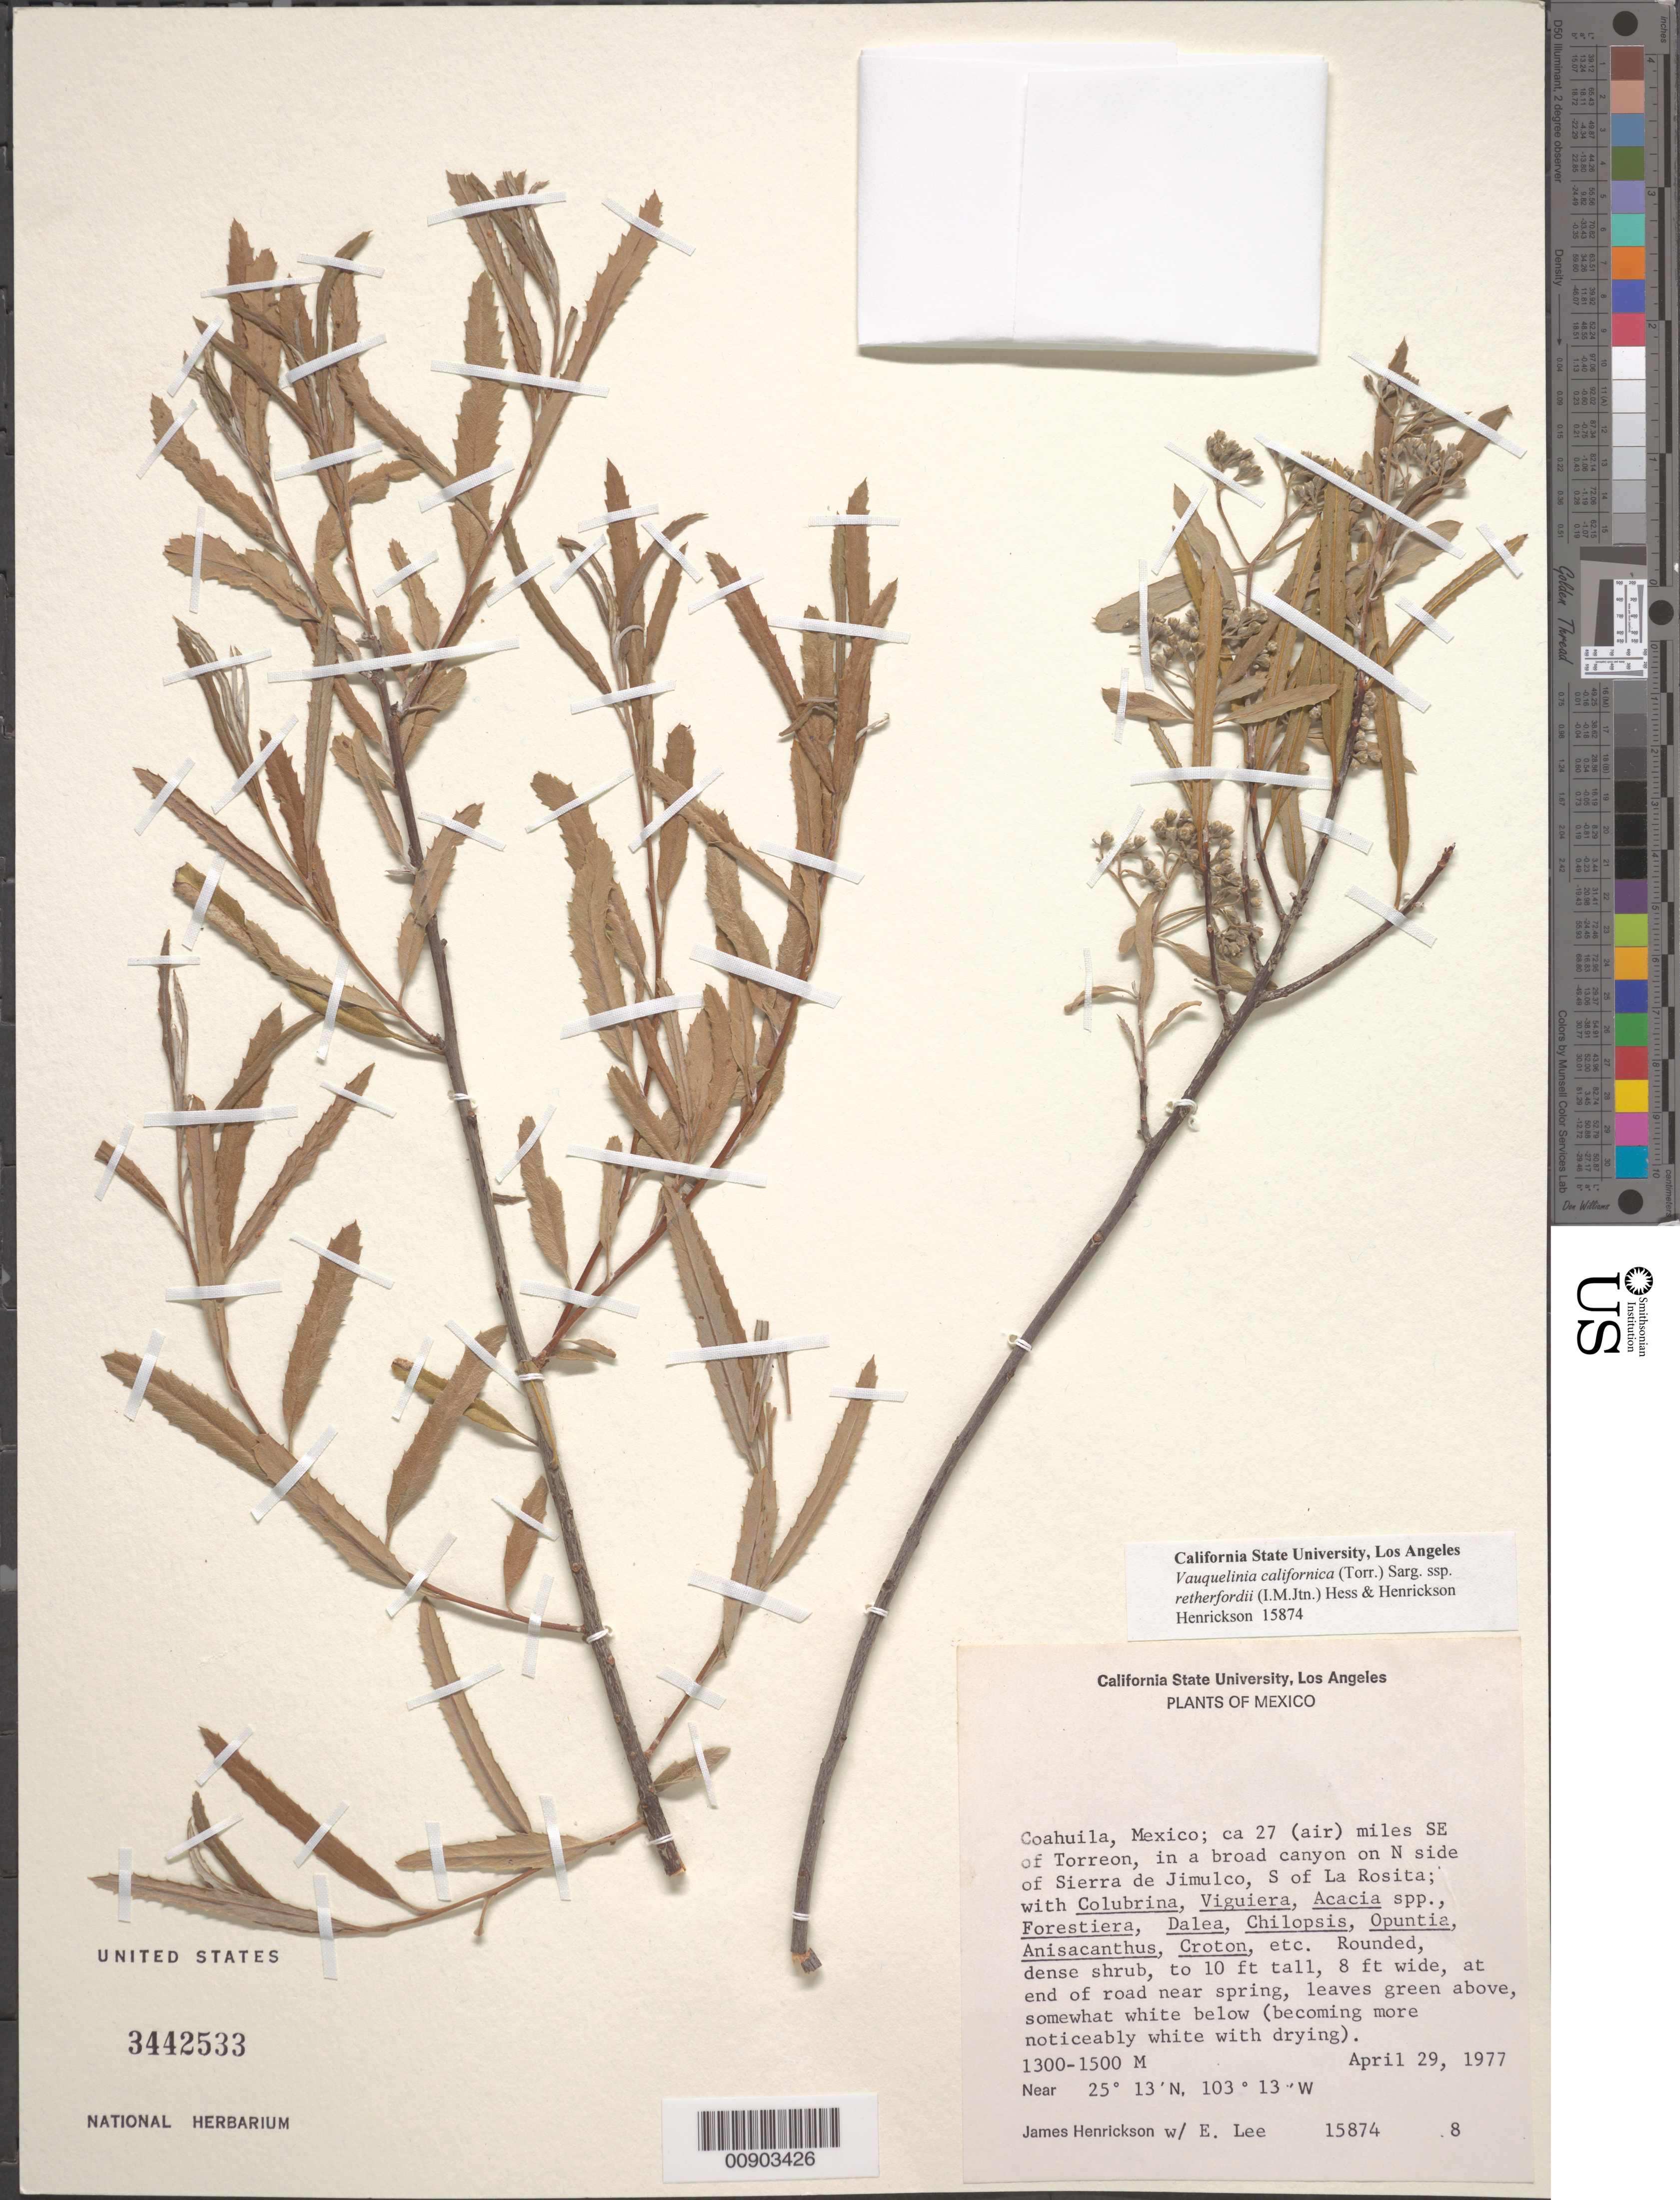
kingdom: Plantae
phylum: Tracheophyta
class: Magnoliopsida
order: Rosales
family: Rosaceae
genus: Vauquelinia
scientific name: Vauquelinia californica subsp. retherfordii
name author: (I.M. Johnst.) W.J. Hess & Henrickson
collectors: J. Henrickson & E. Y. T. Lee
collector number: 15874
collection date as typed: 29 Apr 1977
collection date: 1977-04-29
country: Mexico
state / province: Coahuila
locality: Ca. 27 (air) miles SE of Torreon, in a broad canyon on N side of Sierra de Jimulco, S of La Rosita.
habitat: End of road near spring w/Colubrina, Viguiera, Acacia spp., Forestiera, Dalea, Chilopsis, Opuntia, Anisacanthus, Croton &c.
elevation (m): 1500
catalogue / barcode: US 3442533